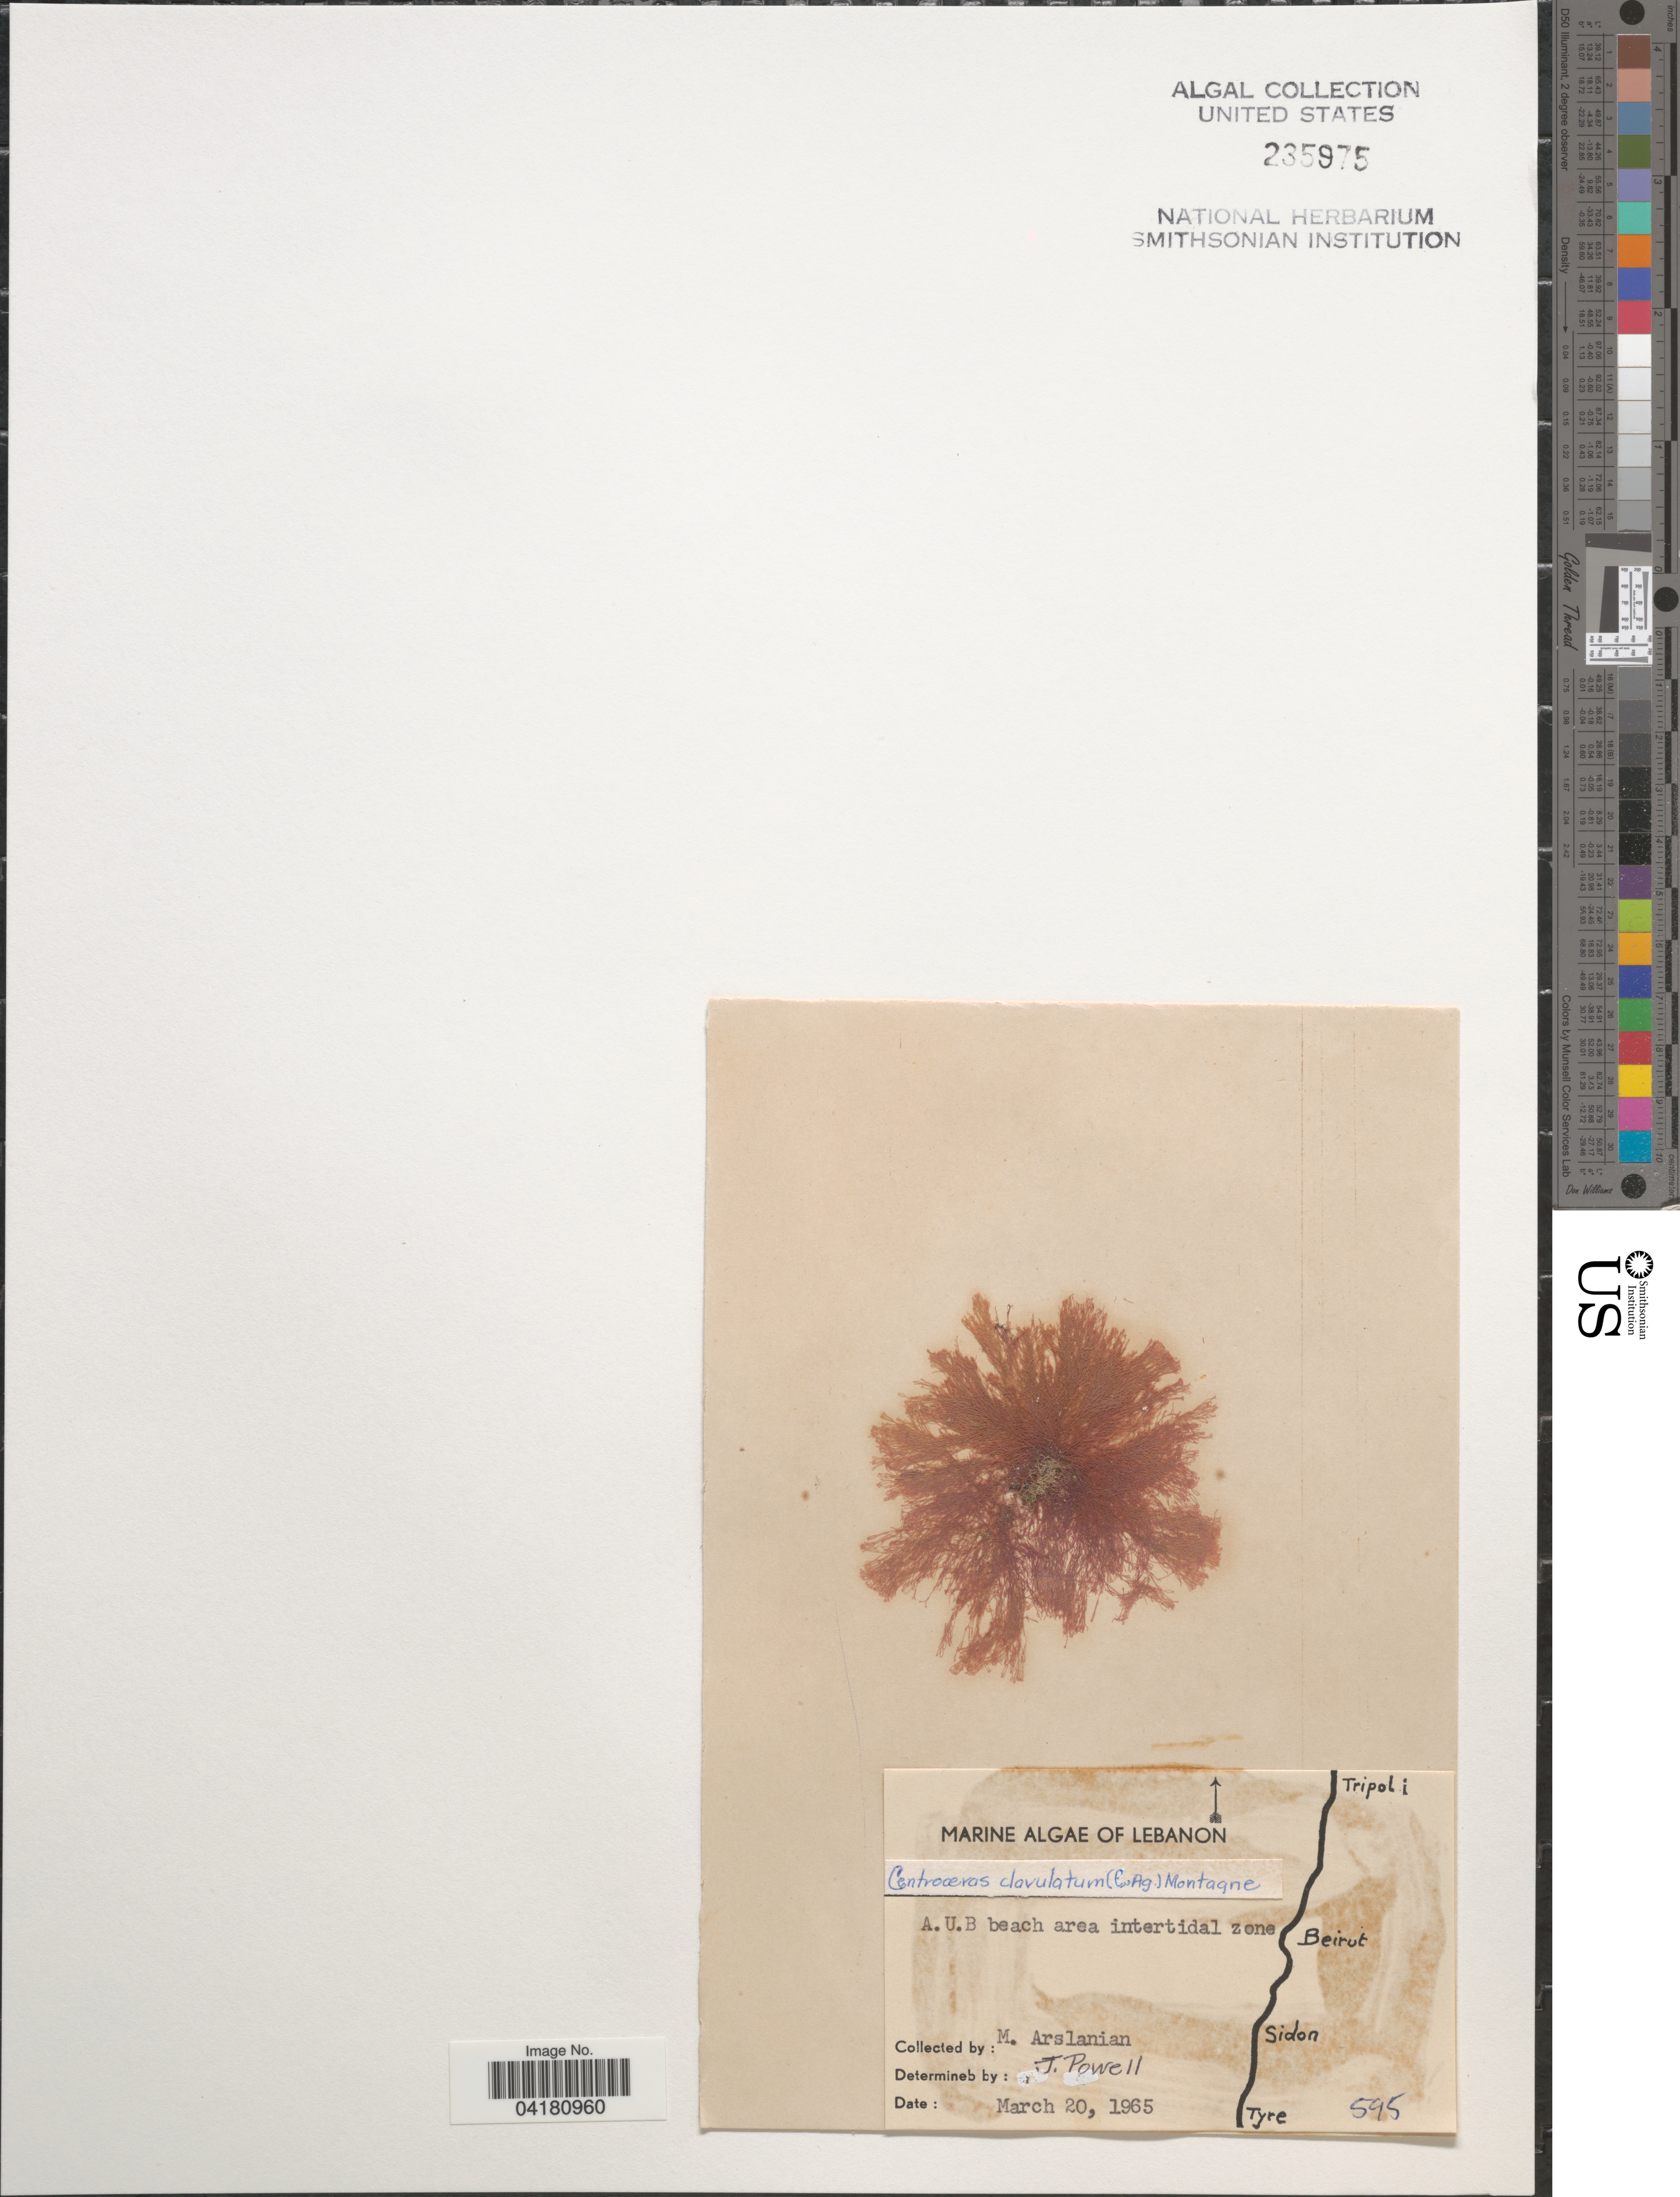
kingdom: Plantae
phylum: Rhodophyta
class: Florideophyceae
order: Ceramiales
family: Ceramiaceae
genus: Centroceras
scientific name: Centroceras clavulatum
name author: (C. Agardh) Mont.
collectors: M. Arslanian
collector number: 595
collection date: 1965-03-20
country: Lebanon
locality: A.U.B beach area intertidal zone.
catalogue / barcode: US 235975